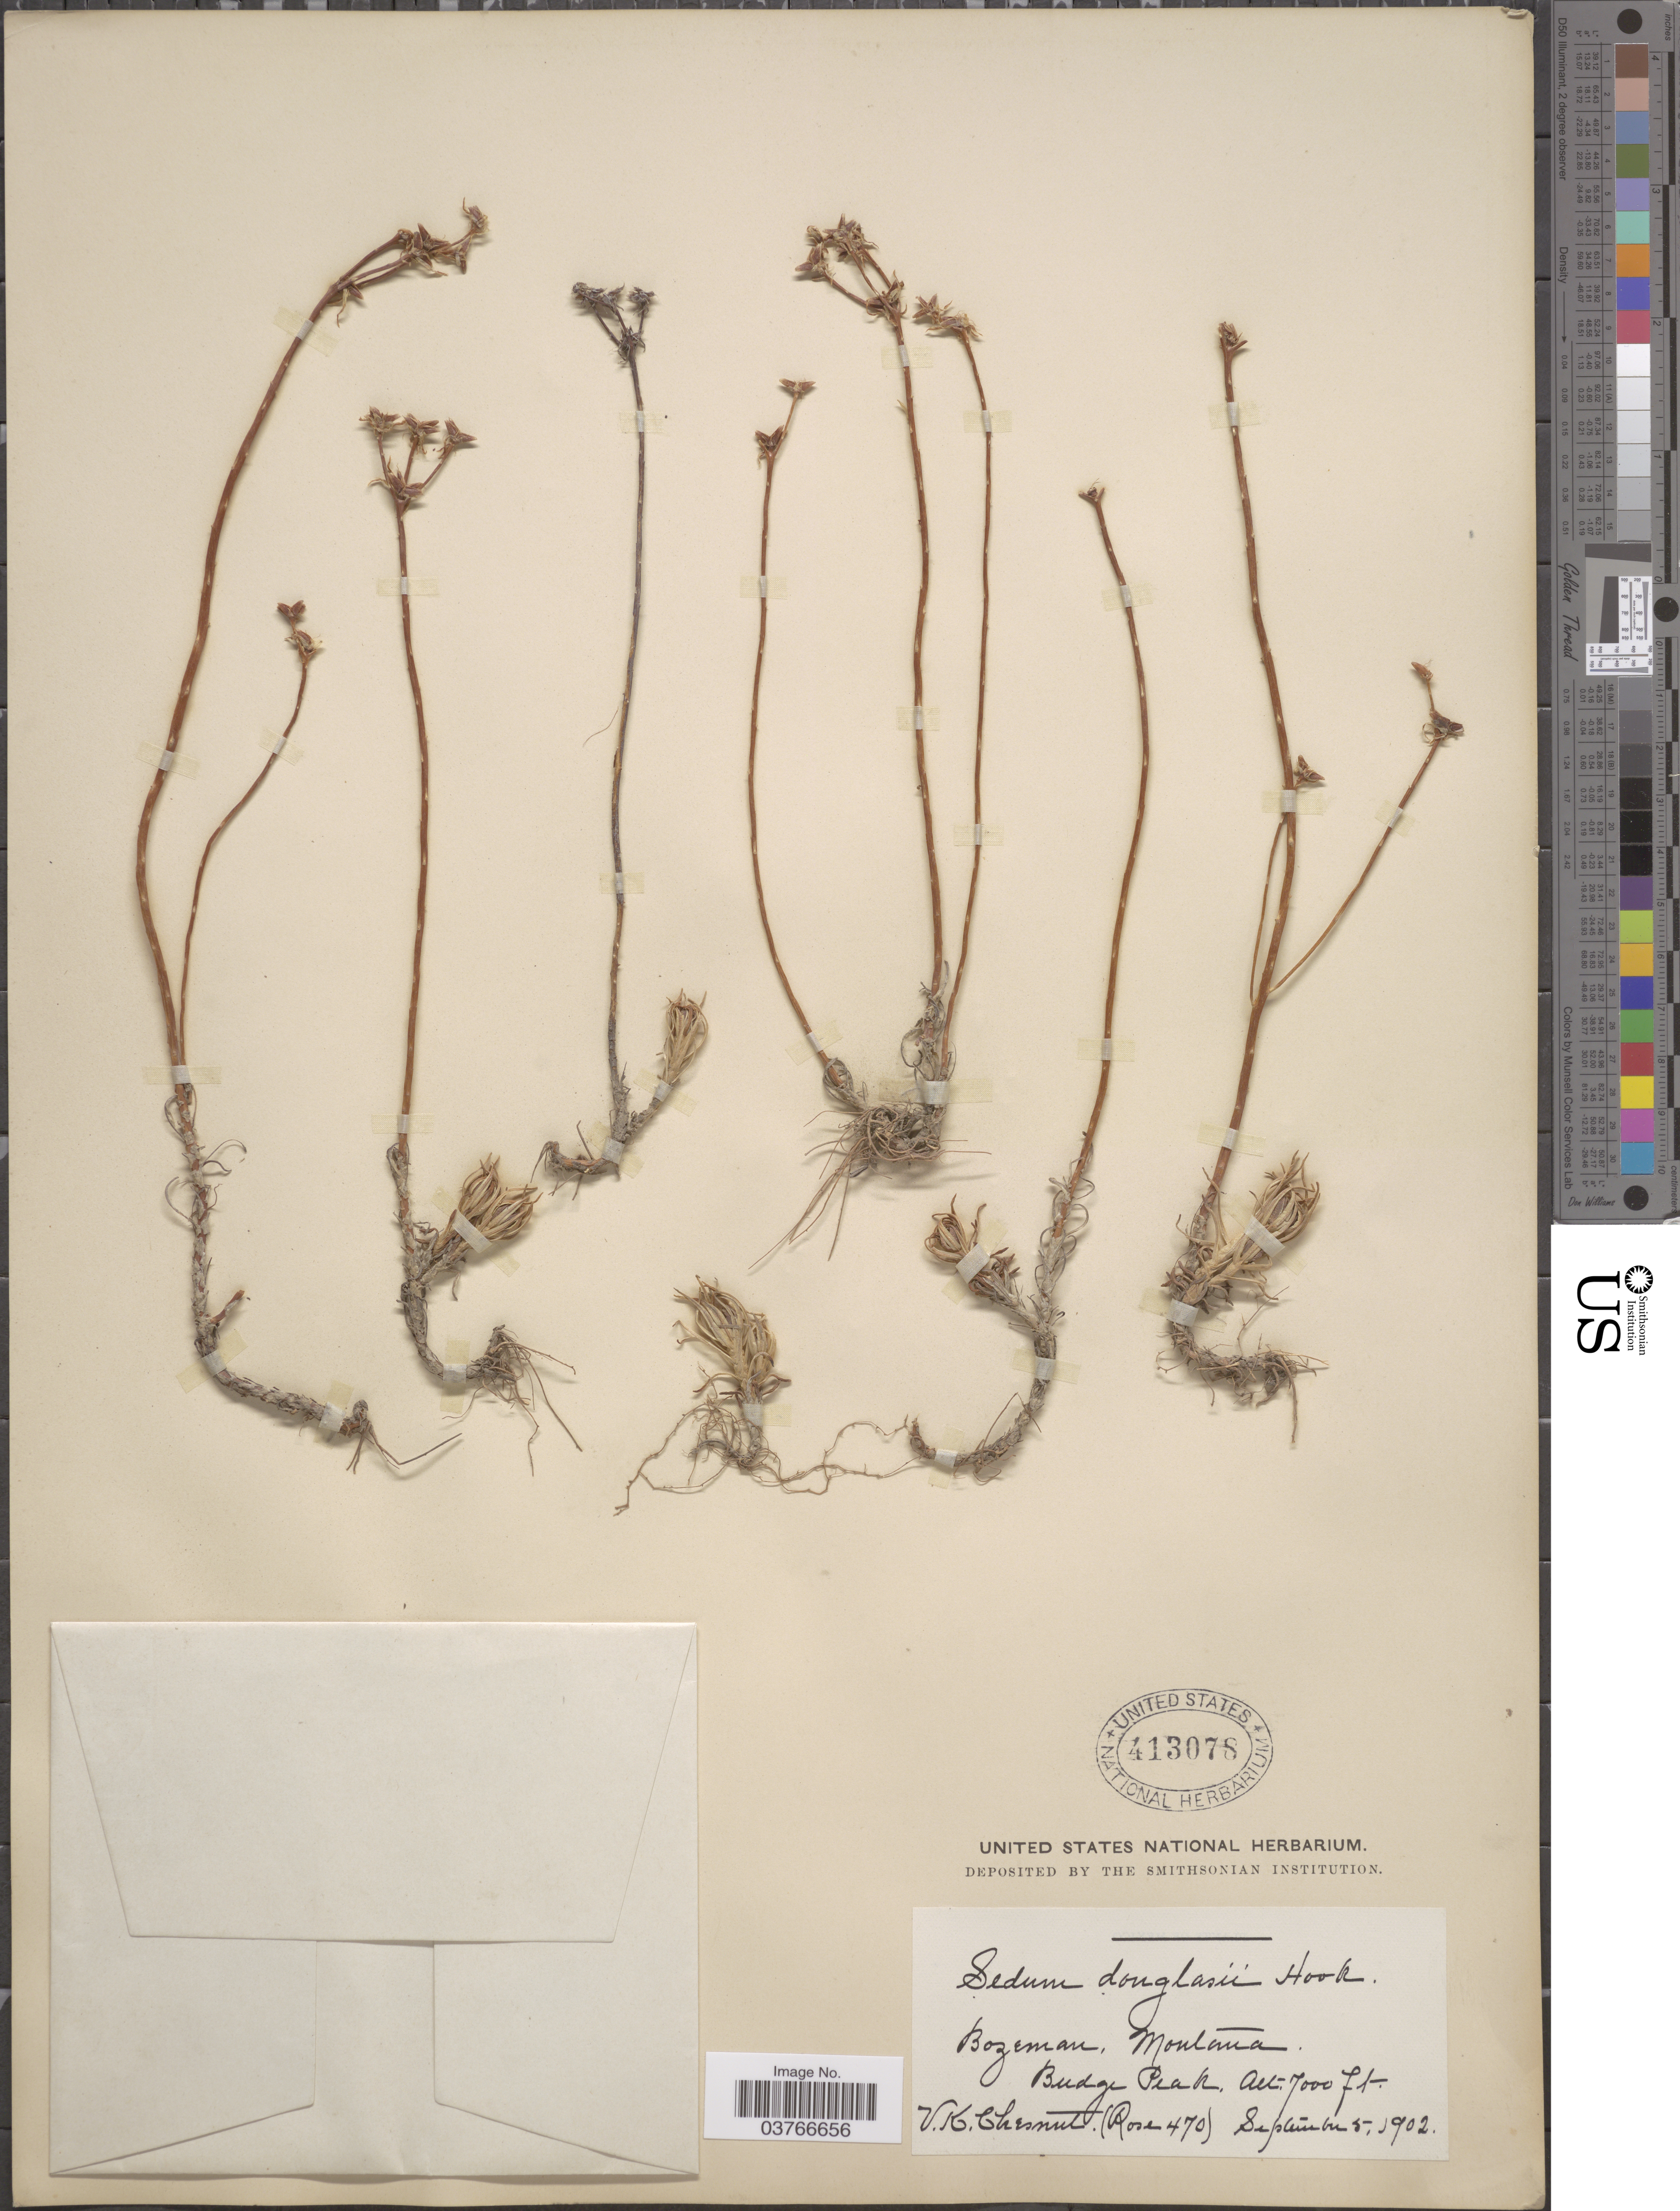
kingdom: Plantae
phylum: Tracheophyta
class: Magnoliopsida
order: Saxifragales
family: Crassulaceae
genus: Sedum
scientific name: Sedum stenopetalum var. stenopetalum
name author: Pursh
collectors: V. Chesnut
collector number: (Rose 470)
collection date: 1902-09-05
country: United States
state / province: Montana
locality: Bozeman. Budge Peak.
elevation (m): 2134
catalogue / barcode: US 413078